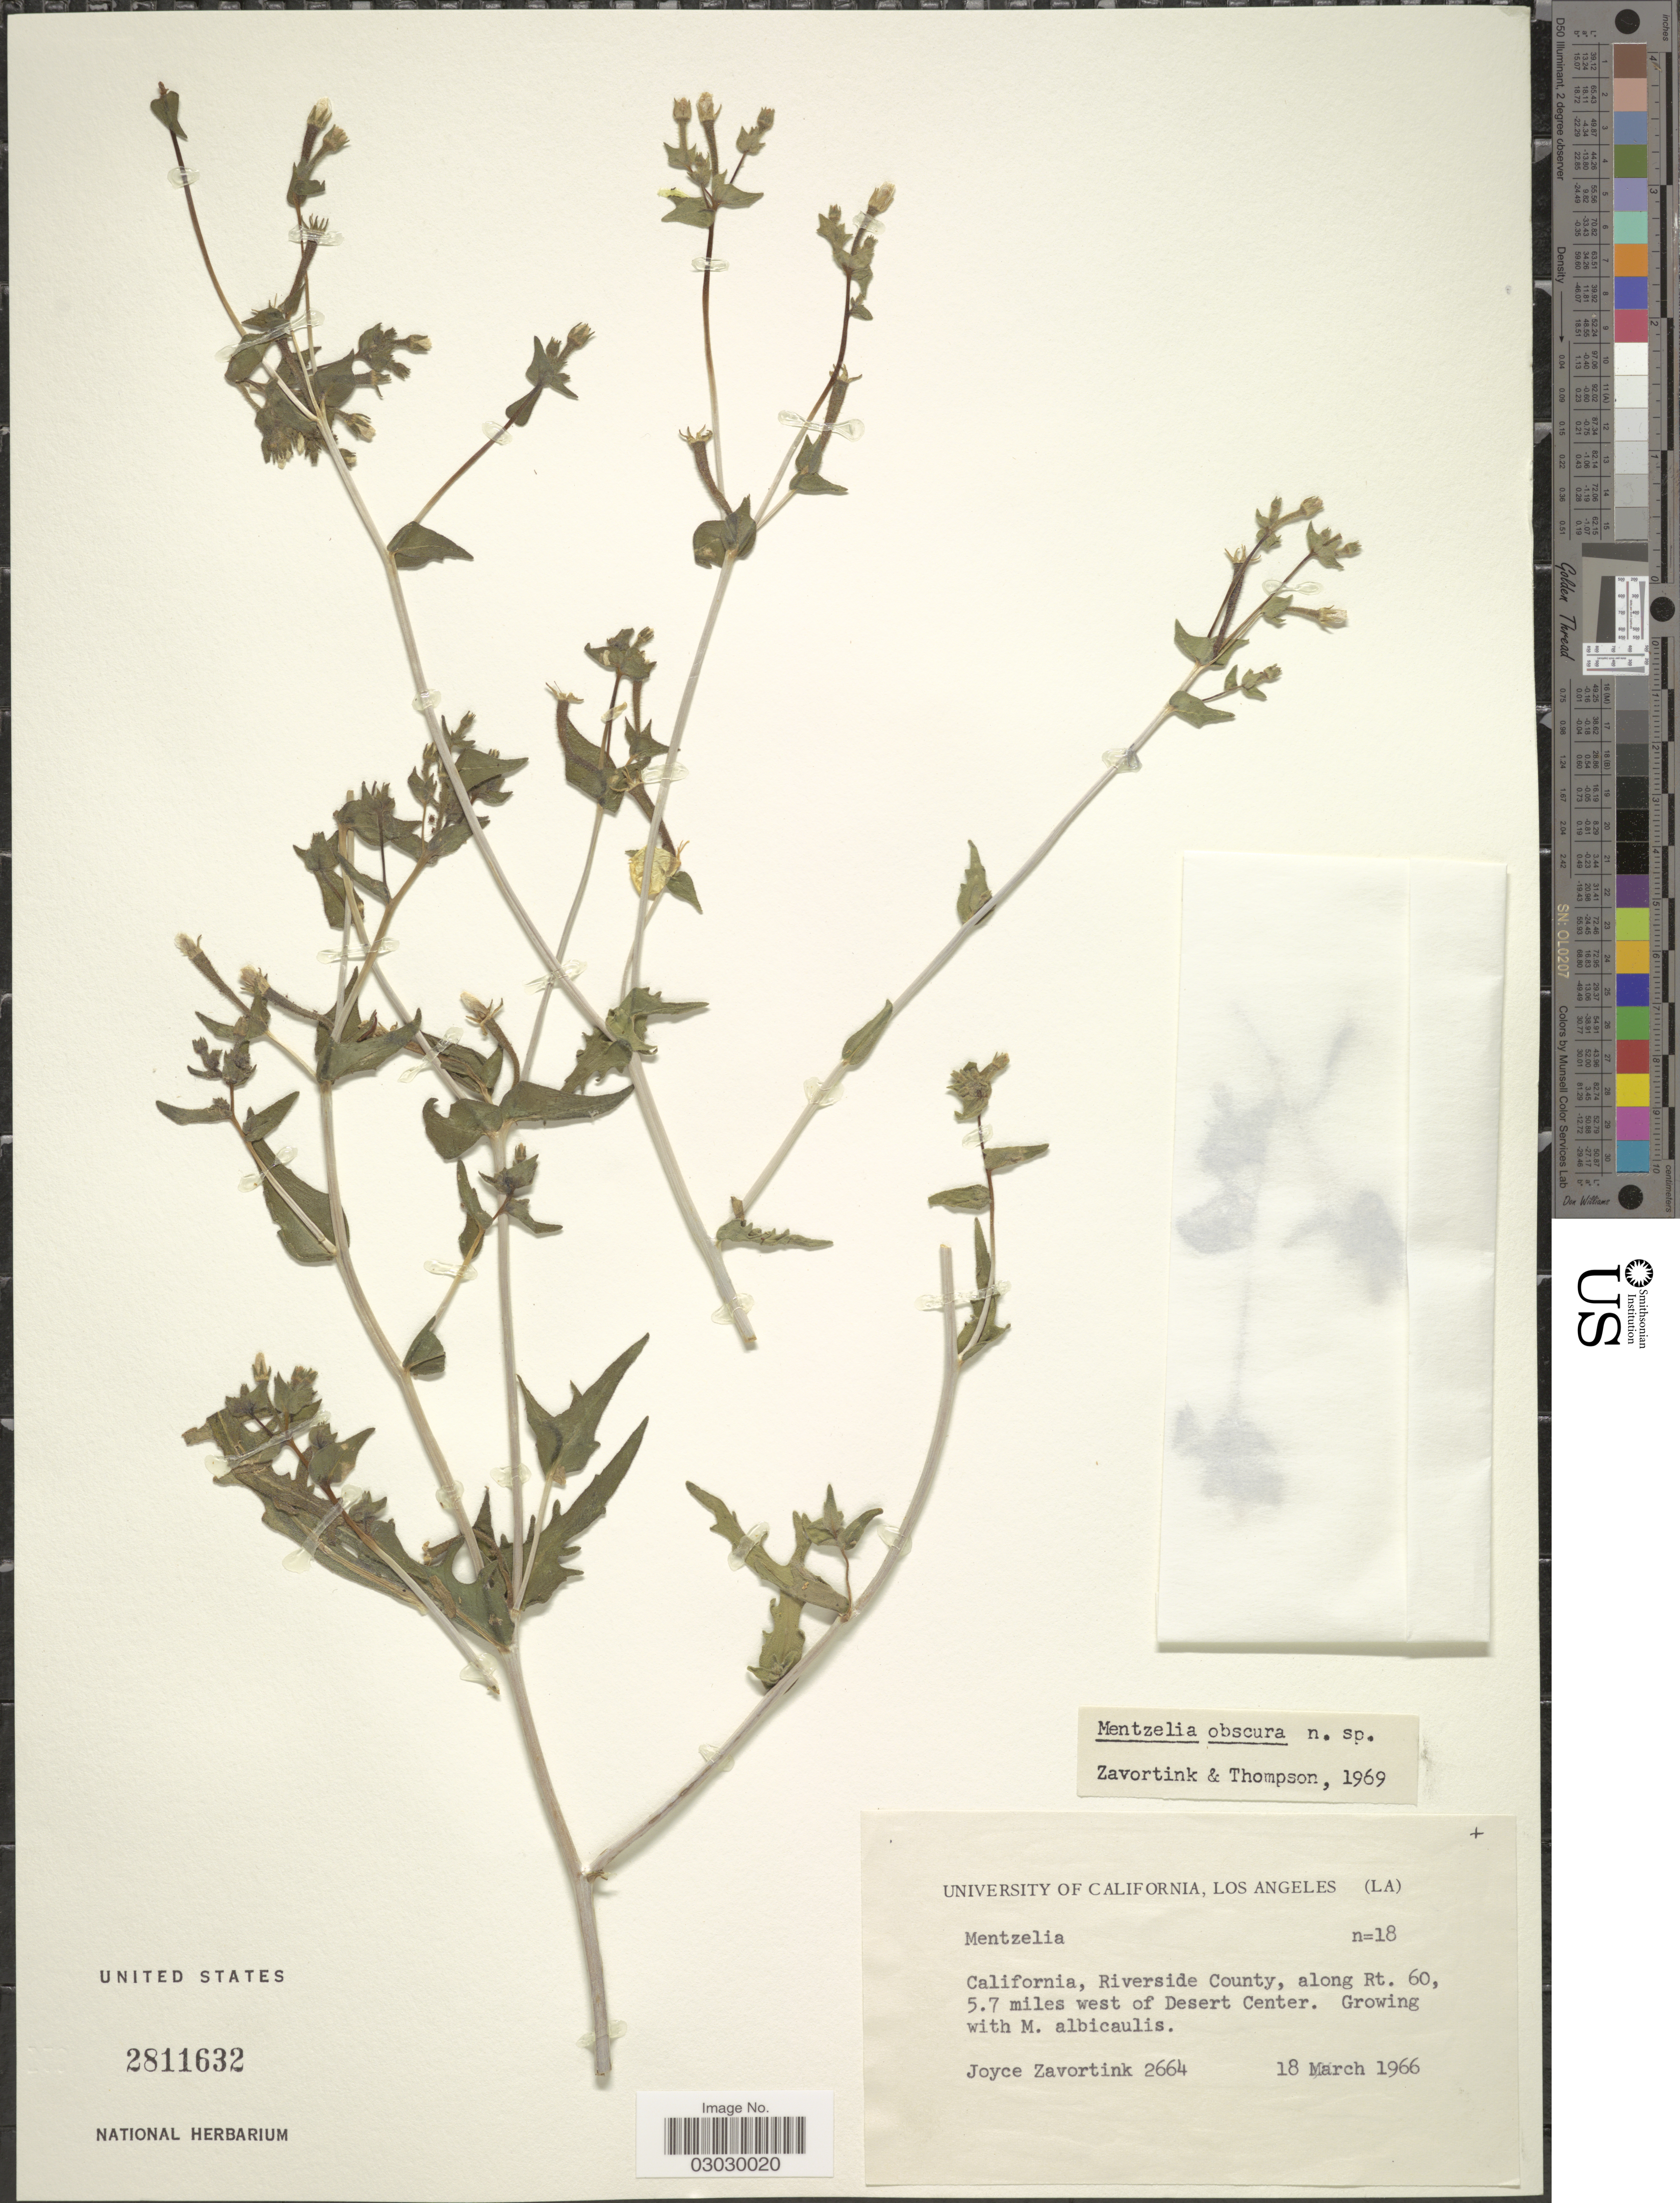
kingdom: Plantae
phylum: Tracheophyta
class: Magnoliopsida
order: Cornales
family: Loasaceae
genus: Mentzelia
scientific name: Mentzelia obscura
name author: H.J. Thomps. & J.E. Roberts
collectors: J. Zavortink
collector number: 2664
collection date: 1966-03-18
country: United States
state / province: California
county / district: Riverside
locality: Riverside County, along Rt. 60, 5.7 miles west of Desert Center.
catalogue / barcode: US 2811632